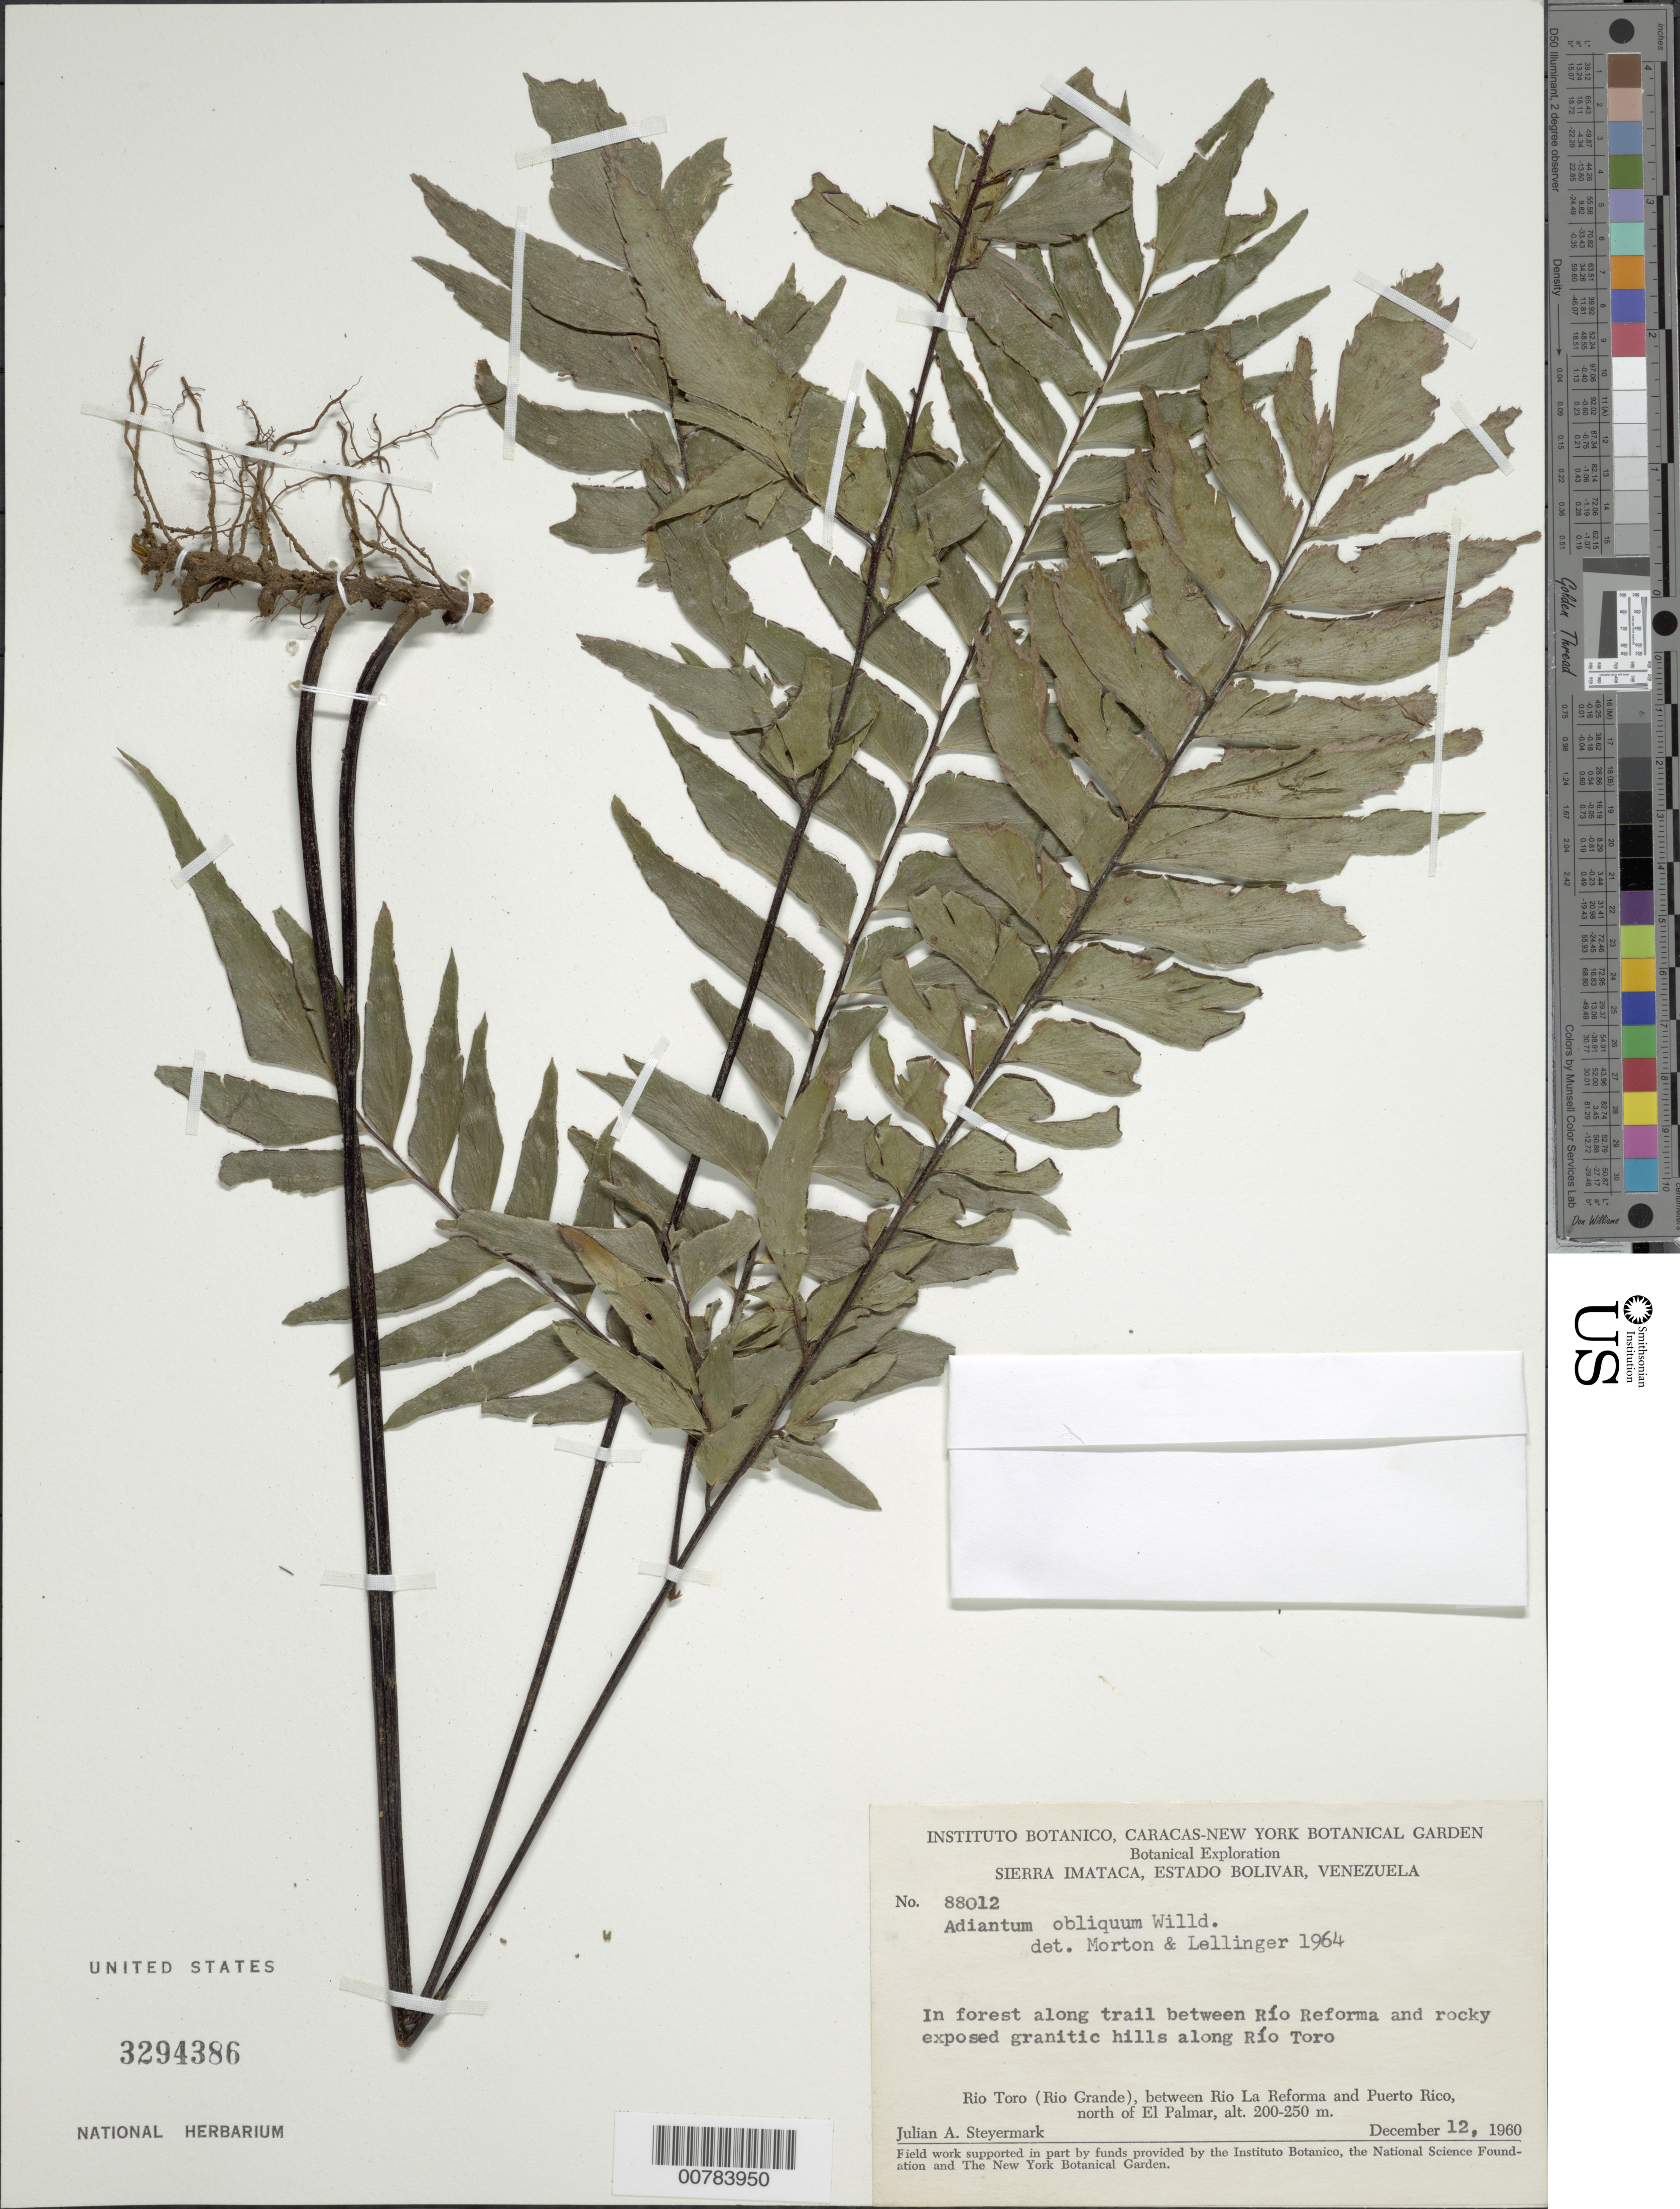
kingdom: Plantae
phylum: Tracheophyta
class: Polypodiopsida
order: Polypodiales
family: Pteridaceae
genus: Adiantum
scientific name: Adiantum petiolatum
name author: Desv.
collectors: J. Steyermark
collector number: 88012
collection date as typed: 12-Dec-60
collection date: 1960-12-12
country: Venezuela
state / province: Bolívar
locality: Sierra Imataca; Cerro La Reforma, above junction with Río Reforma with Río Toro (Río Grande), between Río La Reforma and Puerto Rico, N of El Palmar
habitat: Forest along trail between Rio Reforma and rocky exposed granitic hills along Rio Toro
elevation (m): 200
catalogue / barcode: US 3294386